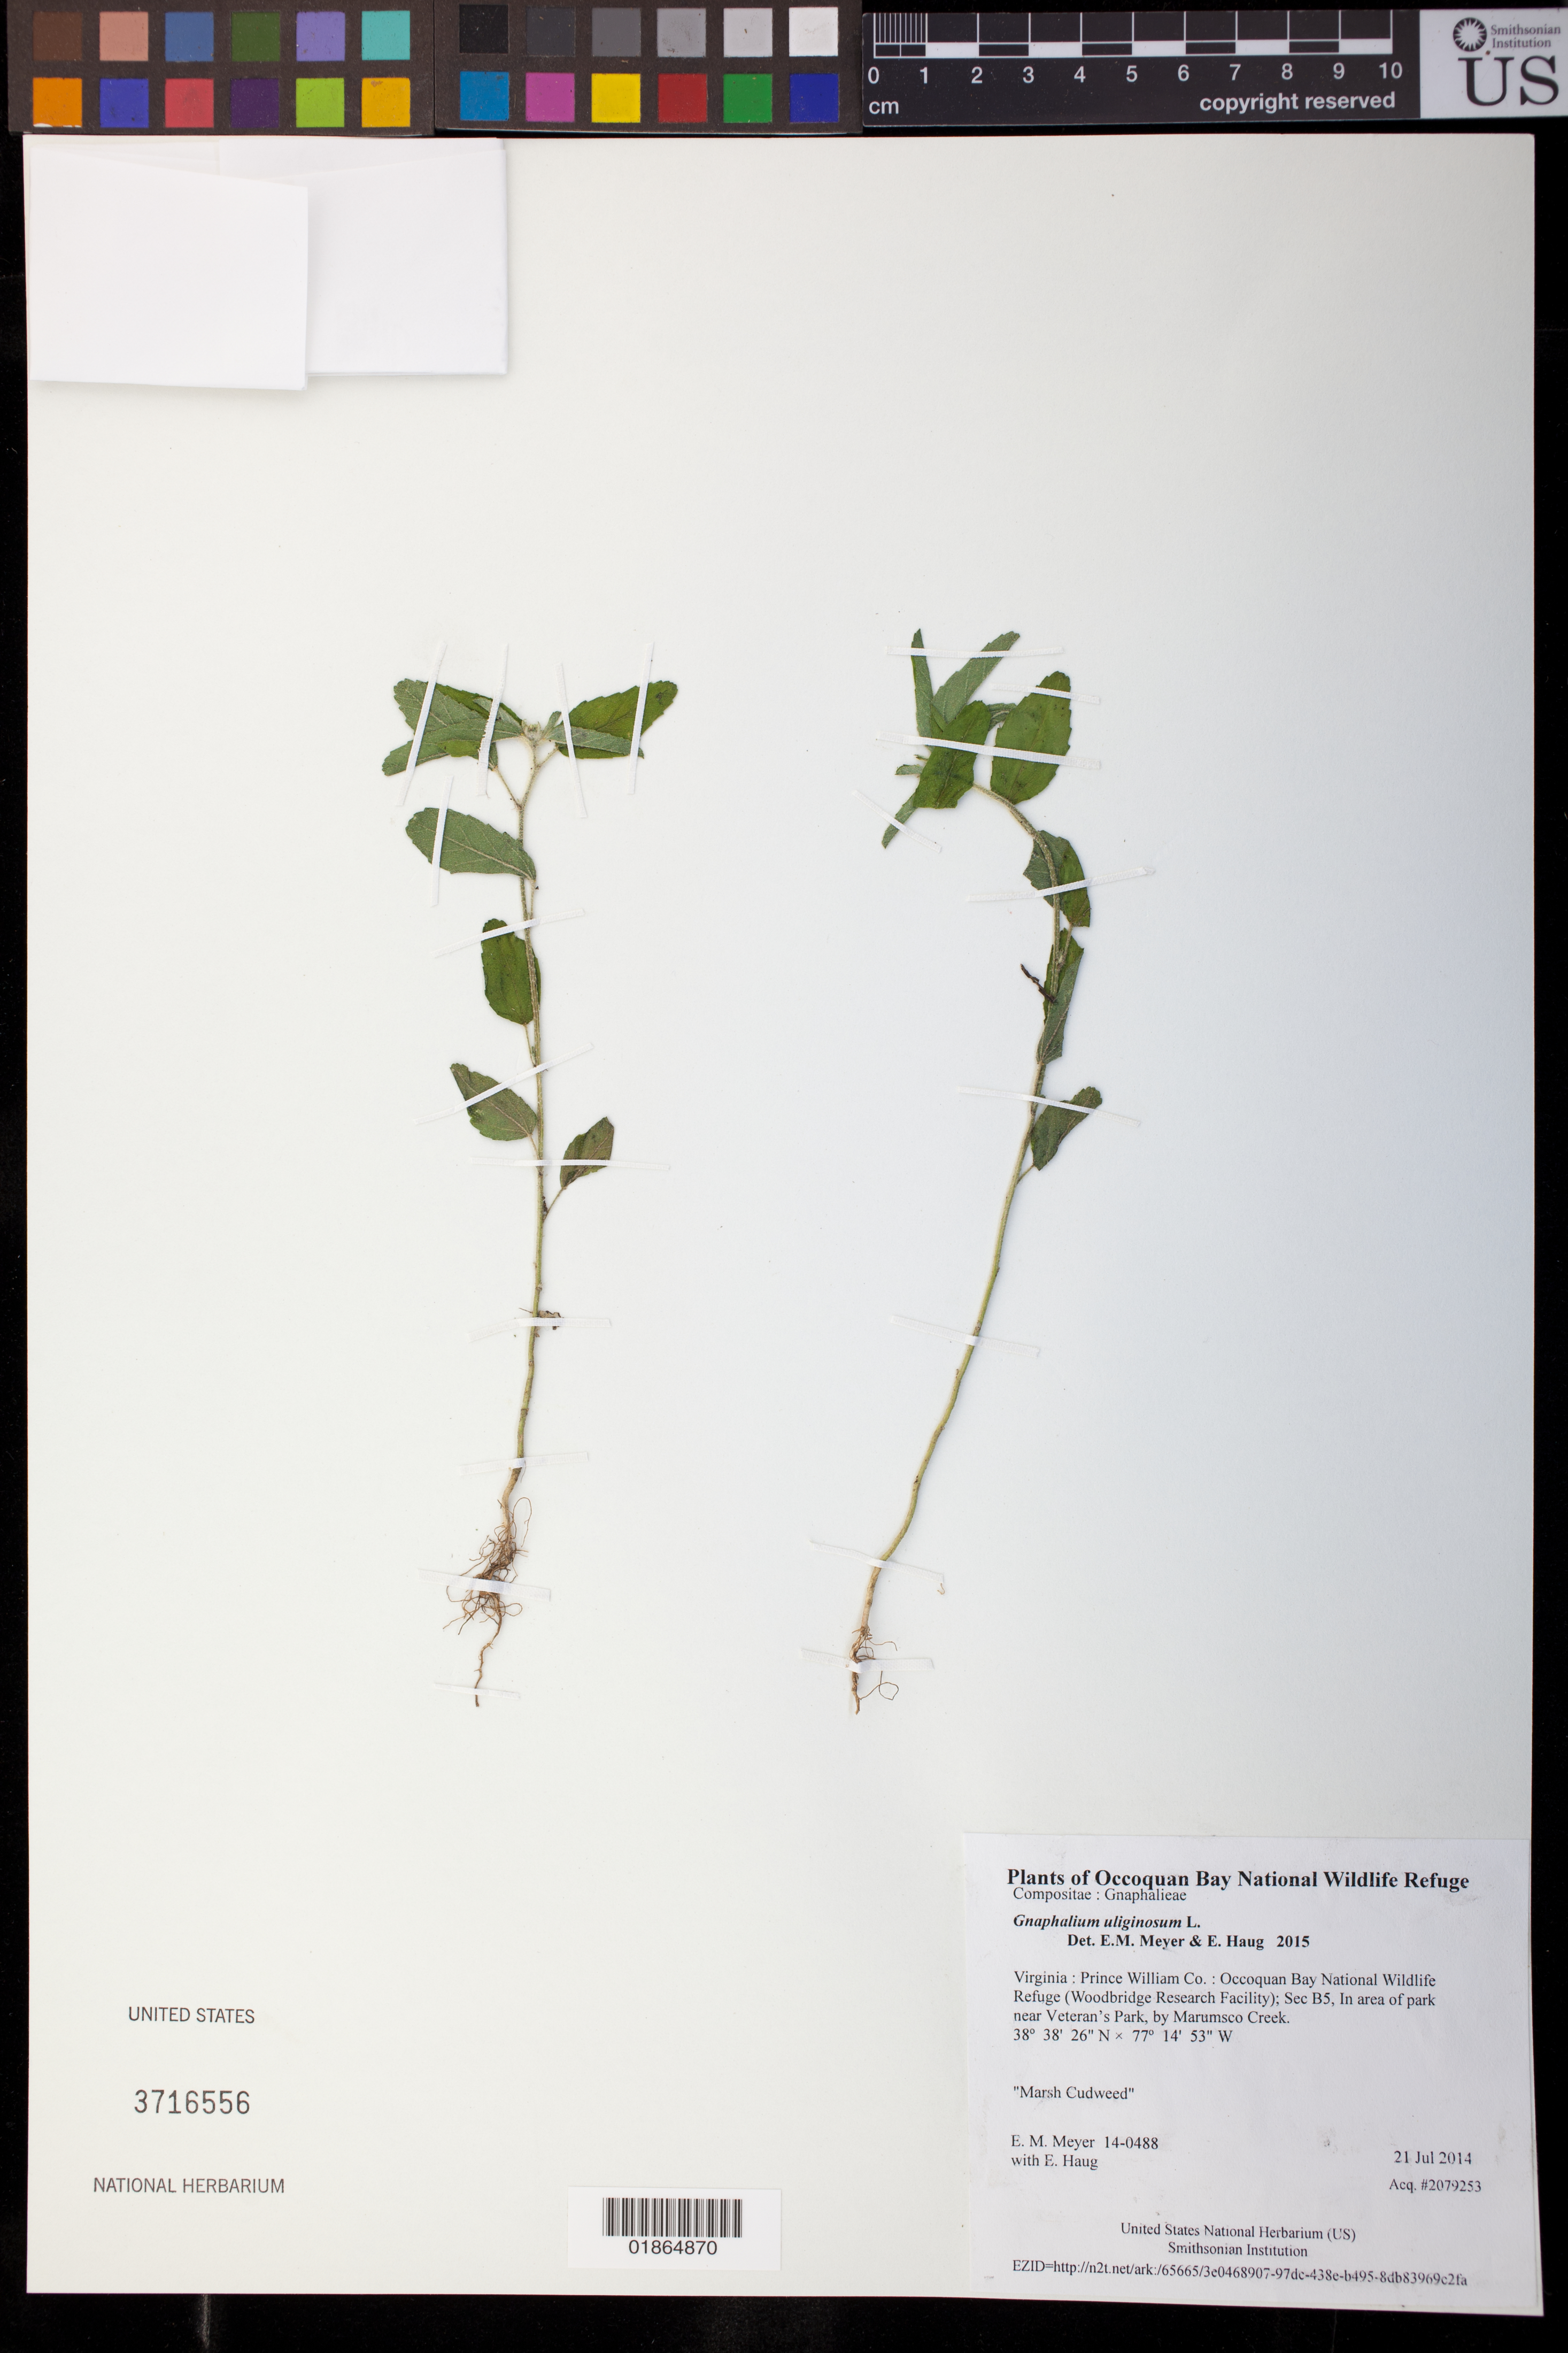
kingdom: Plantae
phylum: Tracheophyta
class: Magnoliopsida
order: Asterales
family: Asteraceae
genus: Gnaphalium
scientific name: Gnaphalium uliginosum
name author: L.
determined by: Meyer, E. M.; Haug, E.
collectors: E. M. Meyer & E. Haug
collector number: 14-0488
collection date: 2014-07-21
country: United States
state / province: Virginia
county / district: Prince William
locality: Occoquan Bay National Wildlife Refuge (Woodbridge Research Facility); Sec B5, In area of park near Veteran's Park, by Marumsco Creek.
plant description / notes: Marsh Cudweed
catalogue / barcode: US 3716556